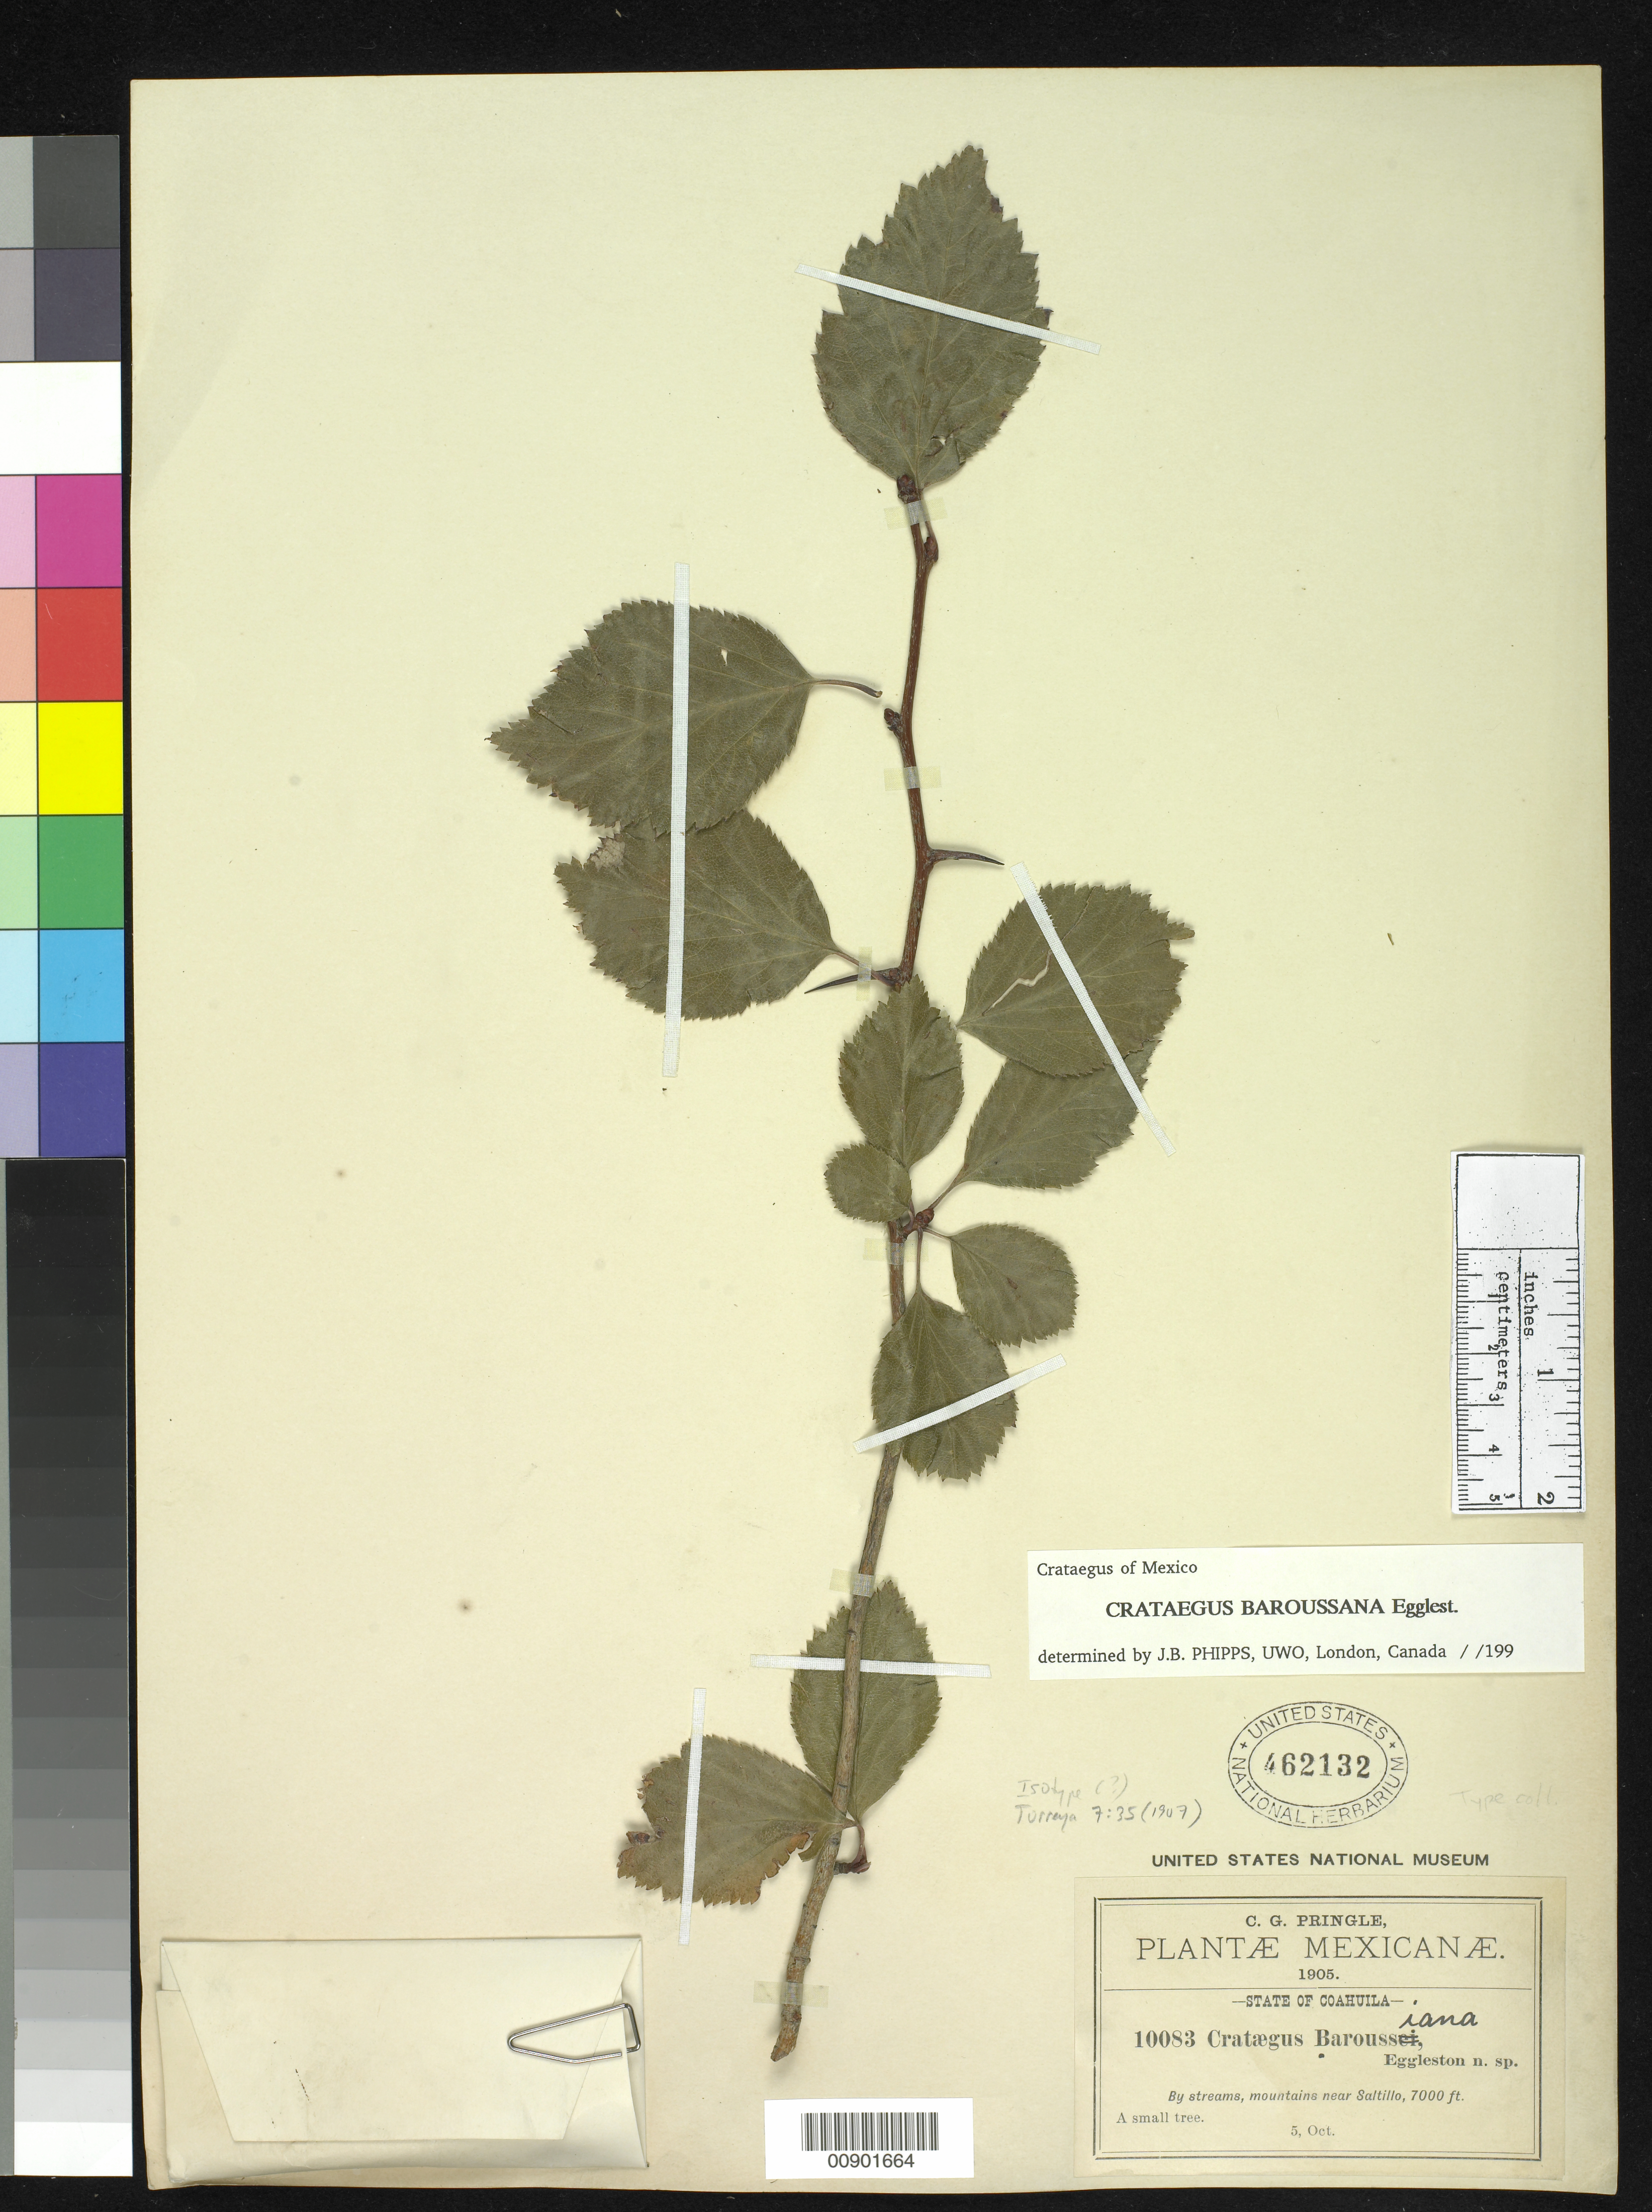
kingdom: Plantae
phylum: Tracheophyta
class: Magnoliopsida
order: Rosales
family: Rosaceae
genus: Crataegus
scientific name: Crataegus azarolus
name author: L.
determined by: Phipps, James B., (UWO), University of Western Ontario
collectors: C. G. Pringle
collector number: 10083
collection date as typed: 05 Oct 1905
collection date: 1905-10-05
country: Mexico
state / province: Coahuila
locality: By streams, mountains near Saltillo.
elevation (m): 2134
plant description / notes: Collection date on US specimens does not match protologue ("Type, no. 10083, Pringle, Oct. 4, 1905 (flowers, April 12, 1906), in herbarium of the New York Botanical Garden") but does match collection date on holotype & isotype at NY.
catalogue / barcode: US 462132